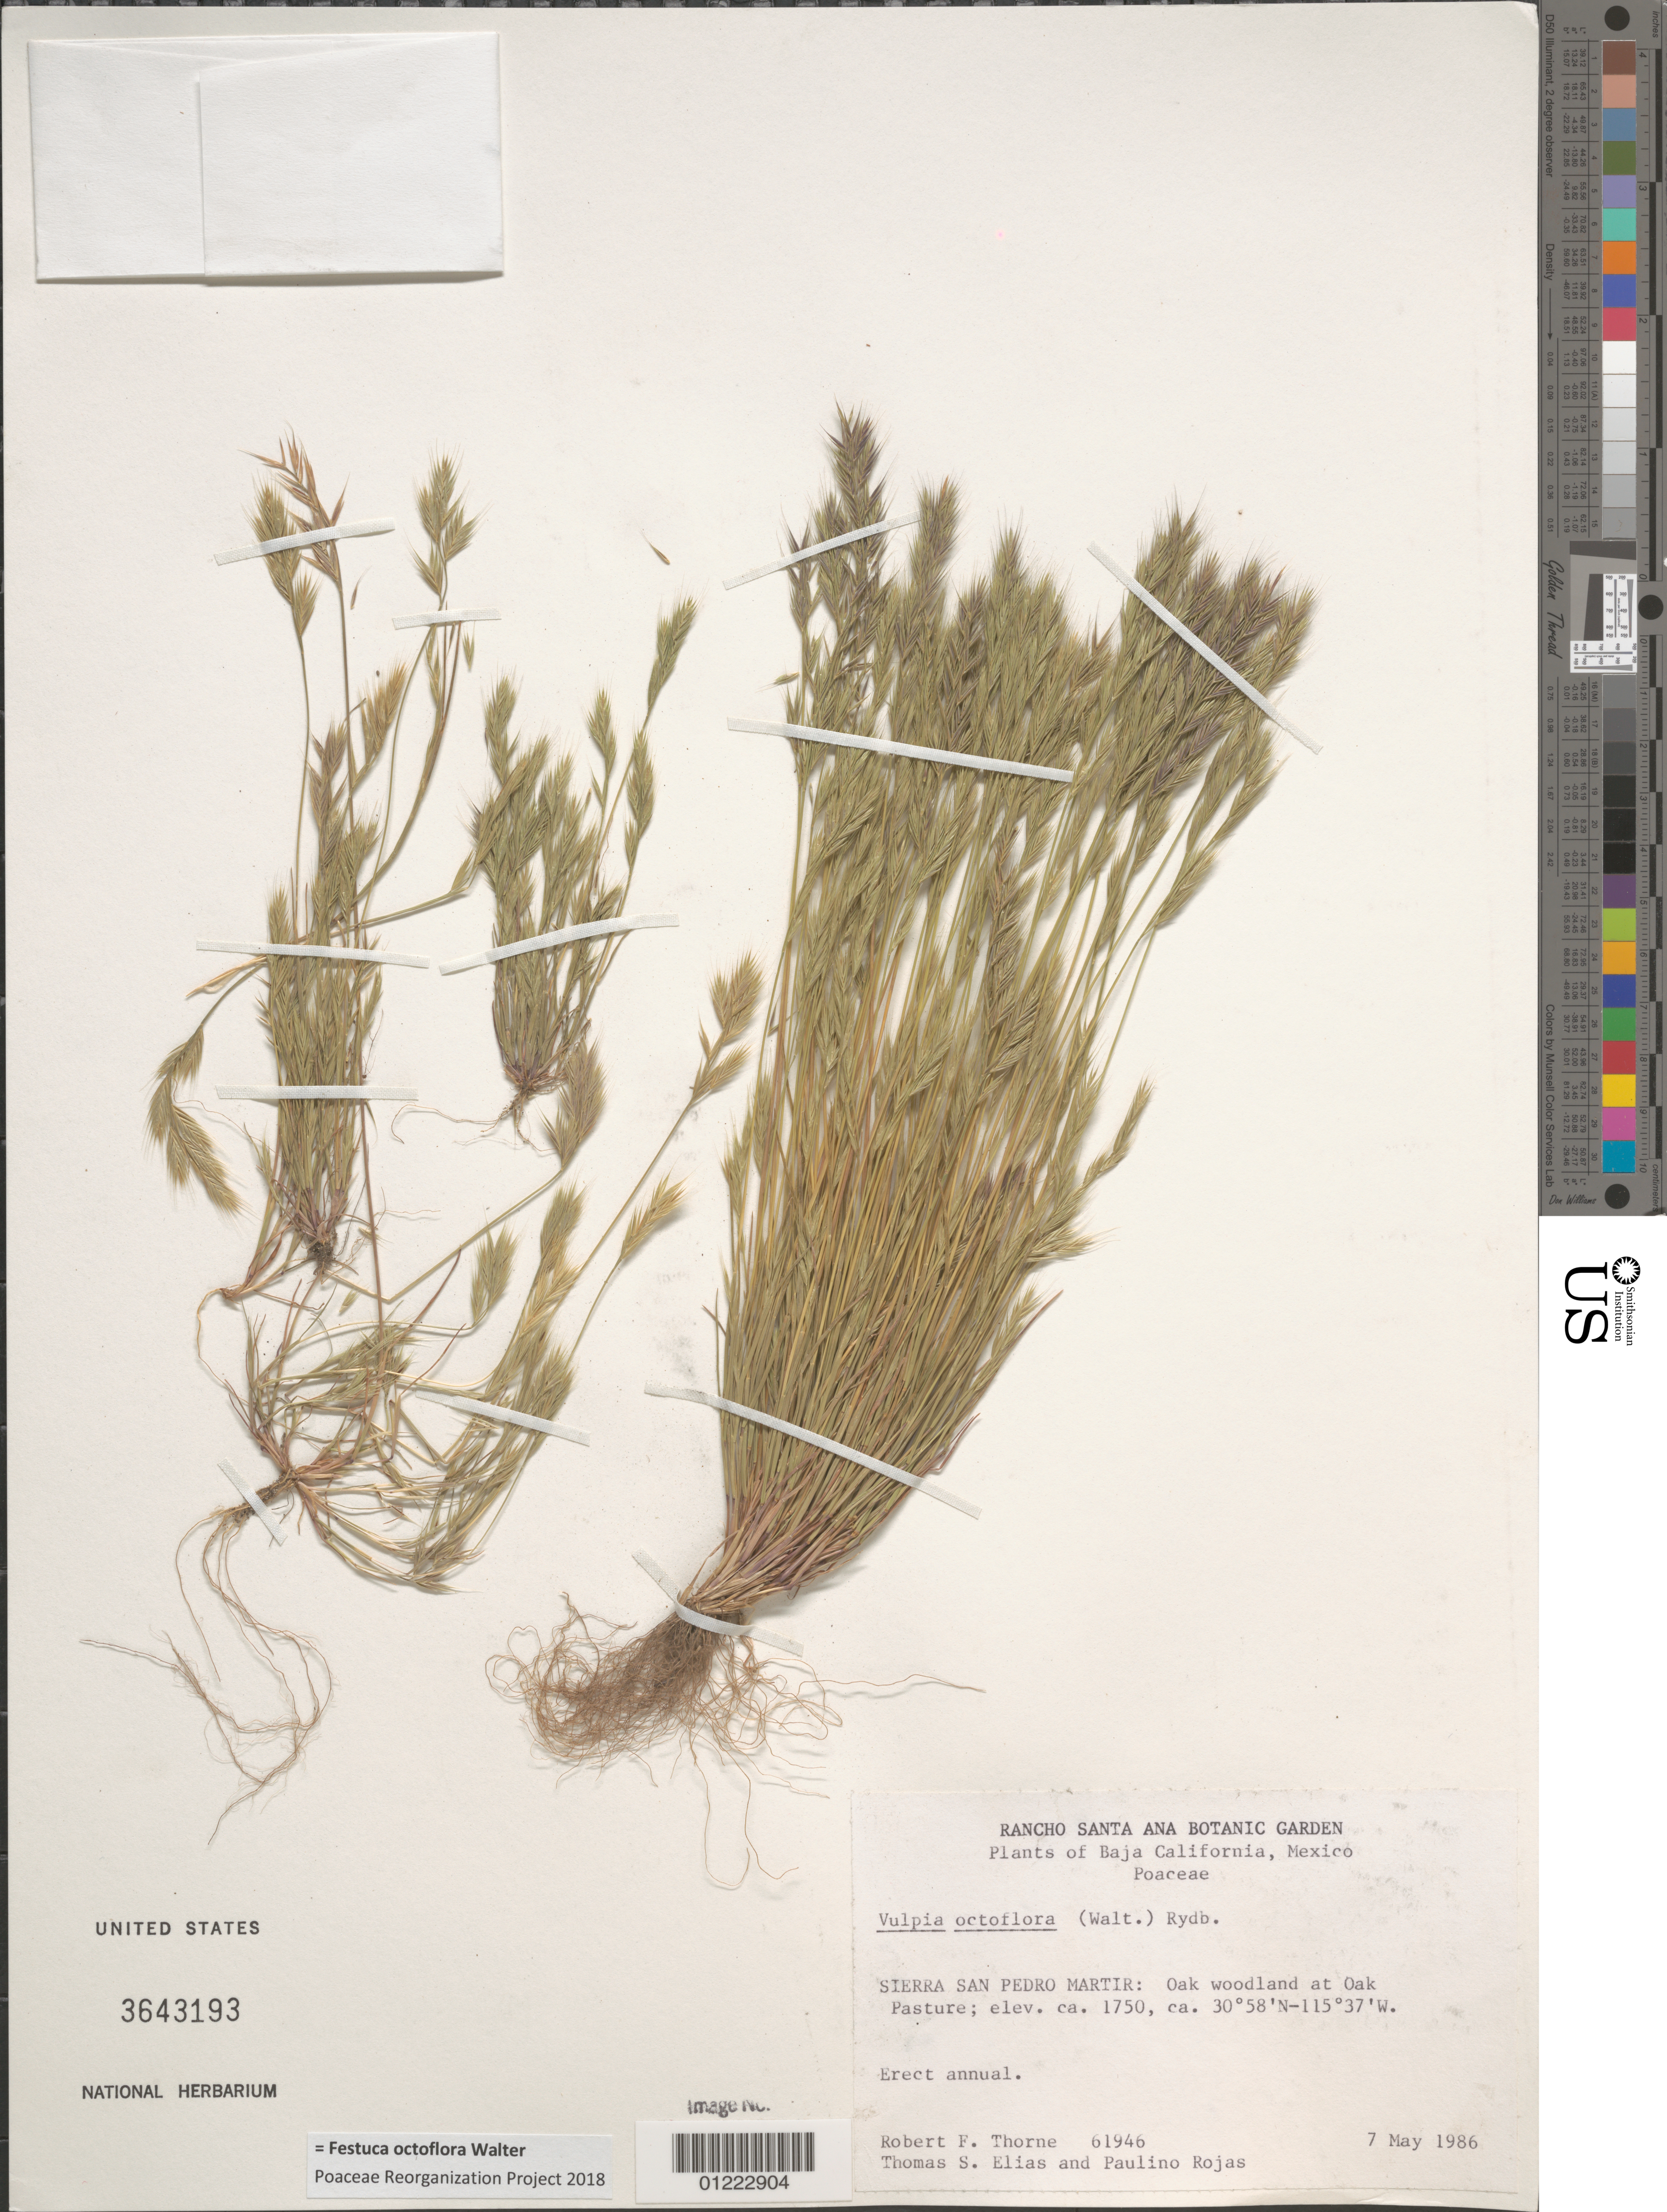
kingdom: Plantae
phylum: Tracheophyta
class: Liliopsida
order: Poales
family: Poaceae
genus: Festuca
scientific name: Festuca octoflora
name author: Walter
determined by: Poaceae Reorganization Project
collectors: R. F. Thorne, T. S. Elias & P. Rojas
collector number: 61946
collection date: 1986-05-07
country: Mexico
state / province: Baja California Norte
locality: Sierra San Pedro Martir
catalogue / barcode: US 3643193